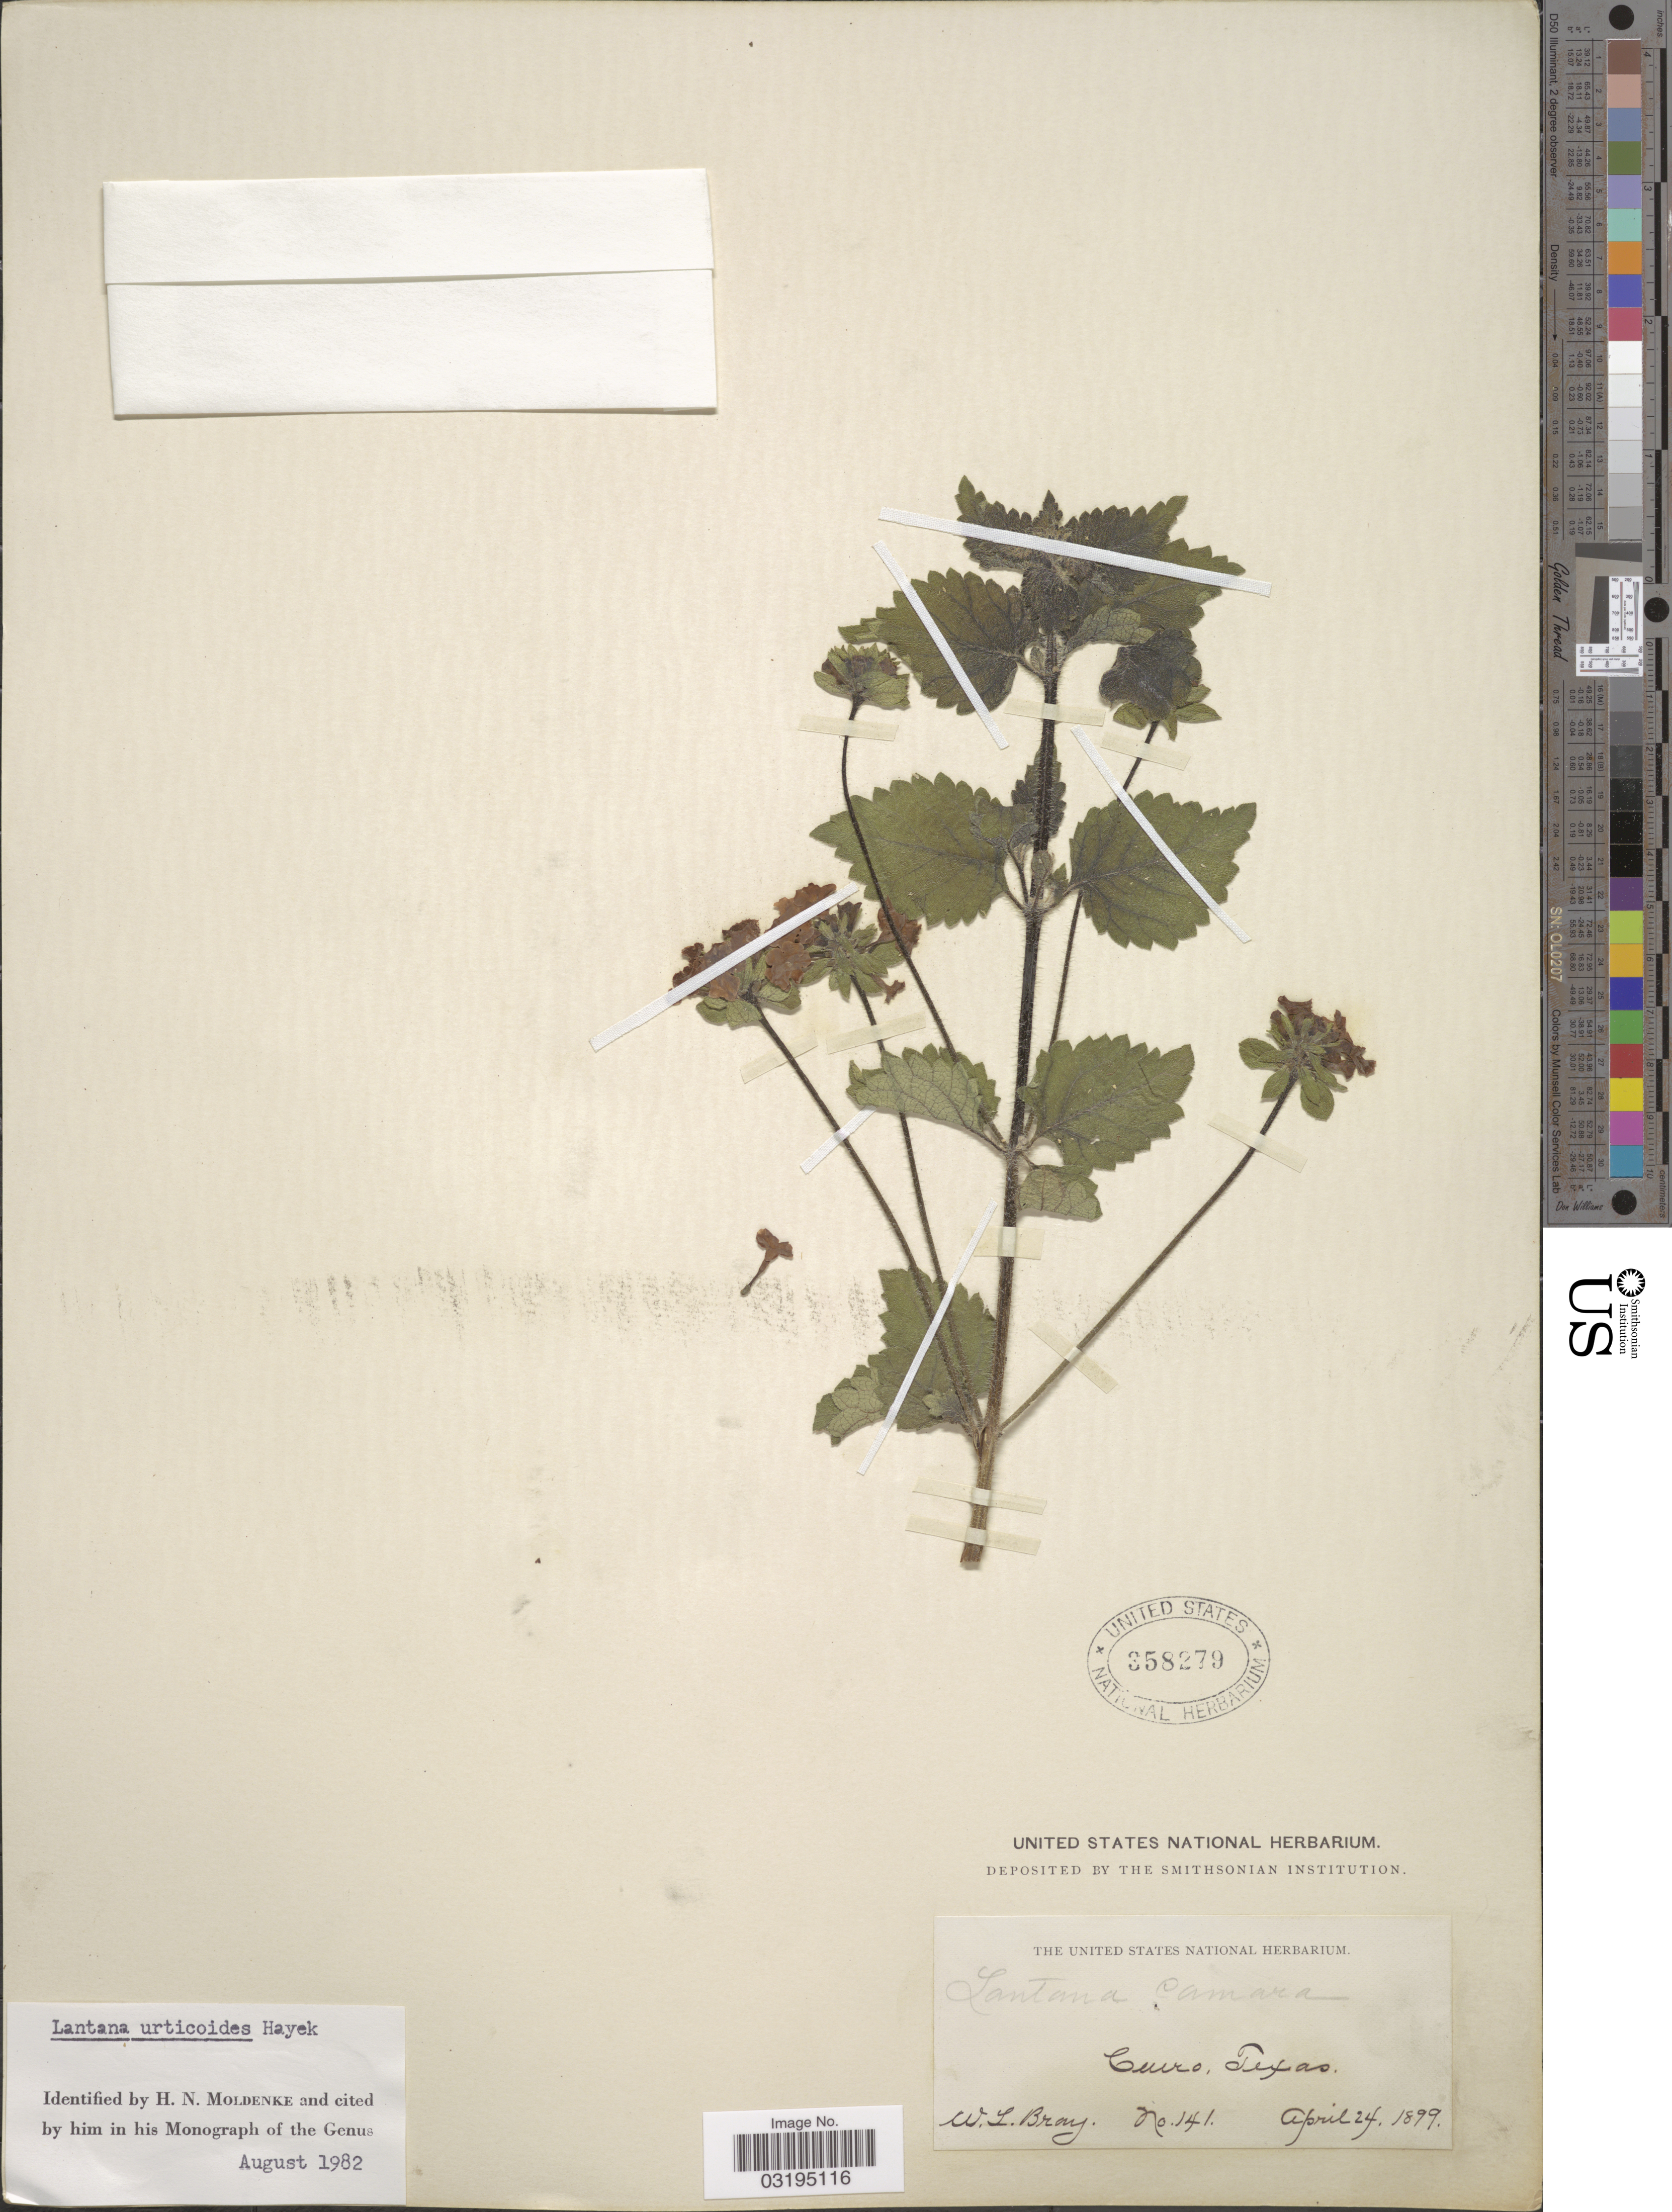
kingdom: Plantae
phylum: Tracheophyta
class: Magnoliopsida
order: Lamiales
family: Verbenaceae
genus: Lantana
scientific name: Lantana urticoides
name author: Hayek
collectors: W. L. Bray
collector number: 141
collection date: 1899-04-24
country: United States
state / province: Texas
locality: Cuero.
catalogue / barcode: US 358279